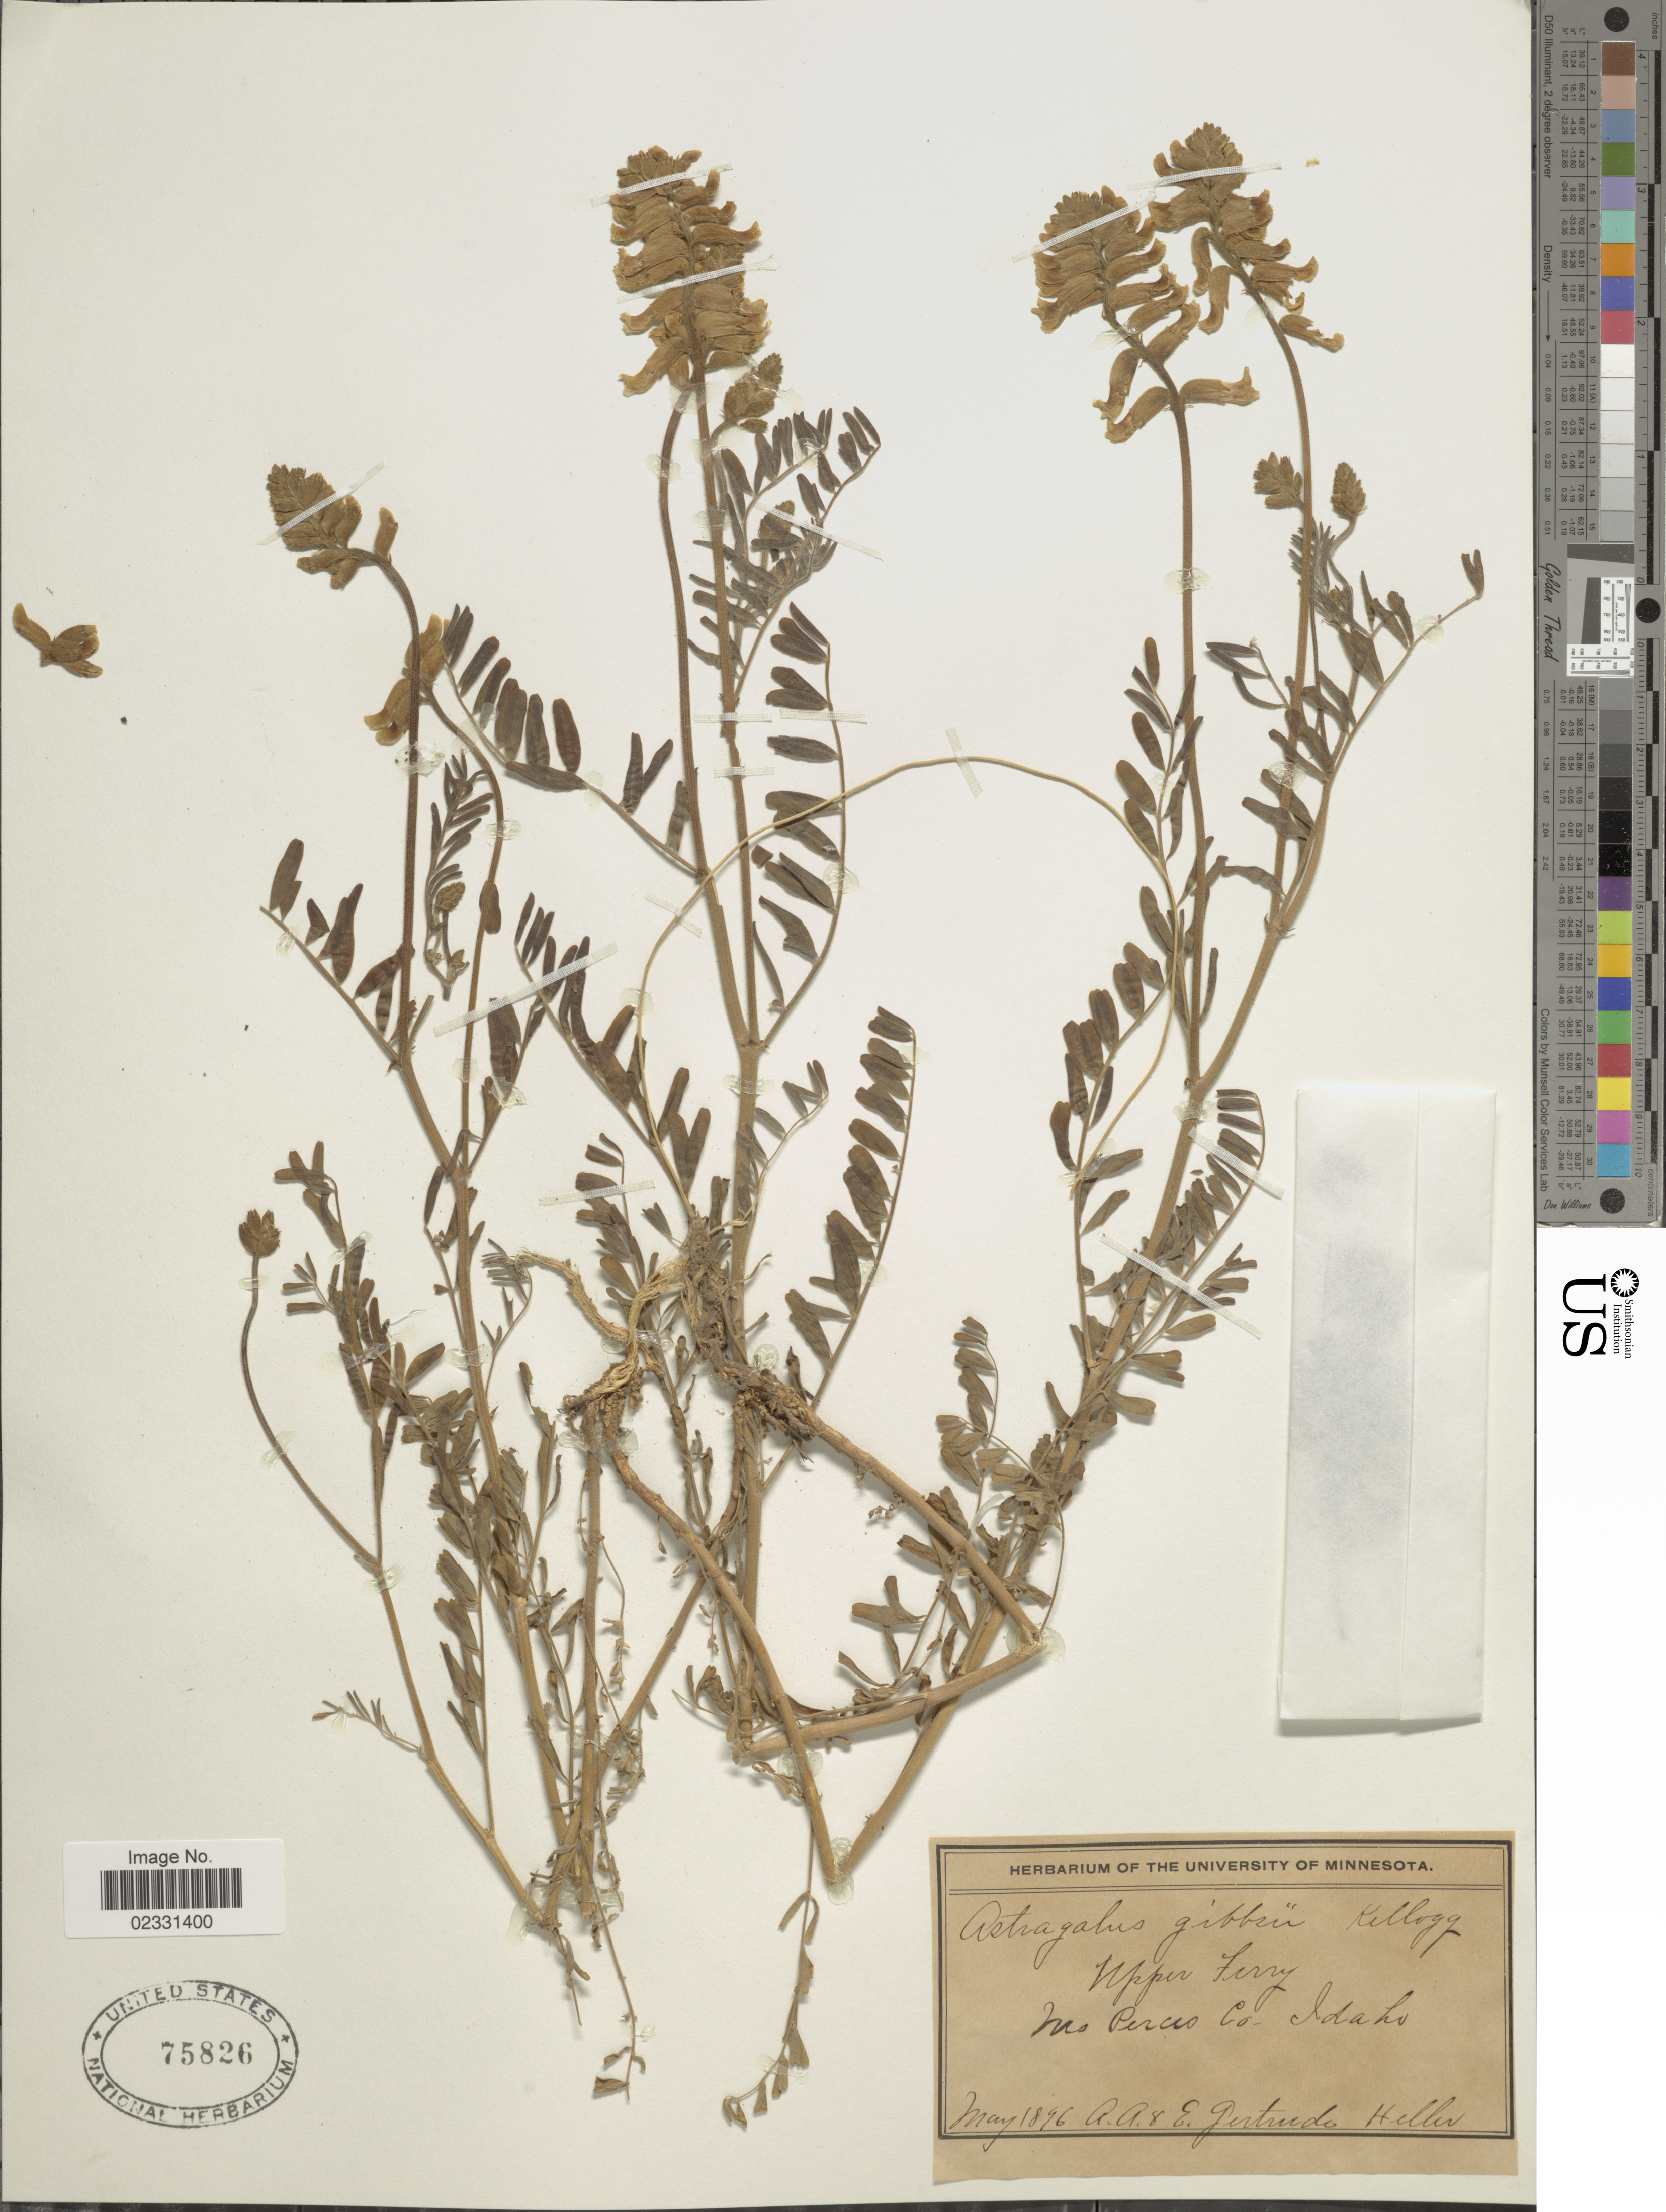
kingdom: Plantae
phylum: Tracheophyta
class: Magnoliopsida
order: Fabales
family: Fabaceae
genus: Astragalus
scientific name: Astragalus gibbsii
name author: Kellogg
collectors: A. A. Heller & E. G. Heller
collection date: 1896-05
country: United States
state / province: Idaho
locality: Upper Ferry, Nez Perces Co.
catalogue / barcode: US 75826